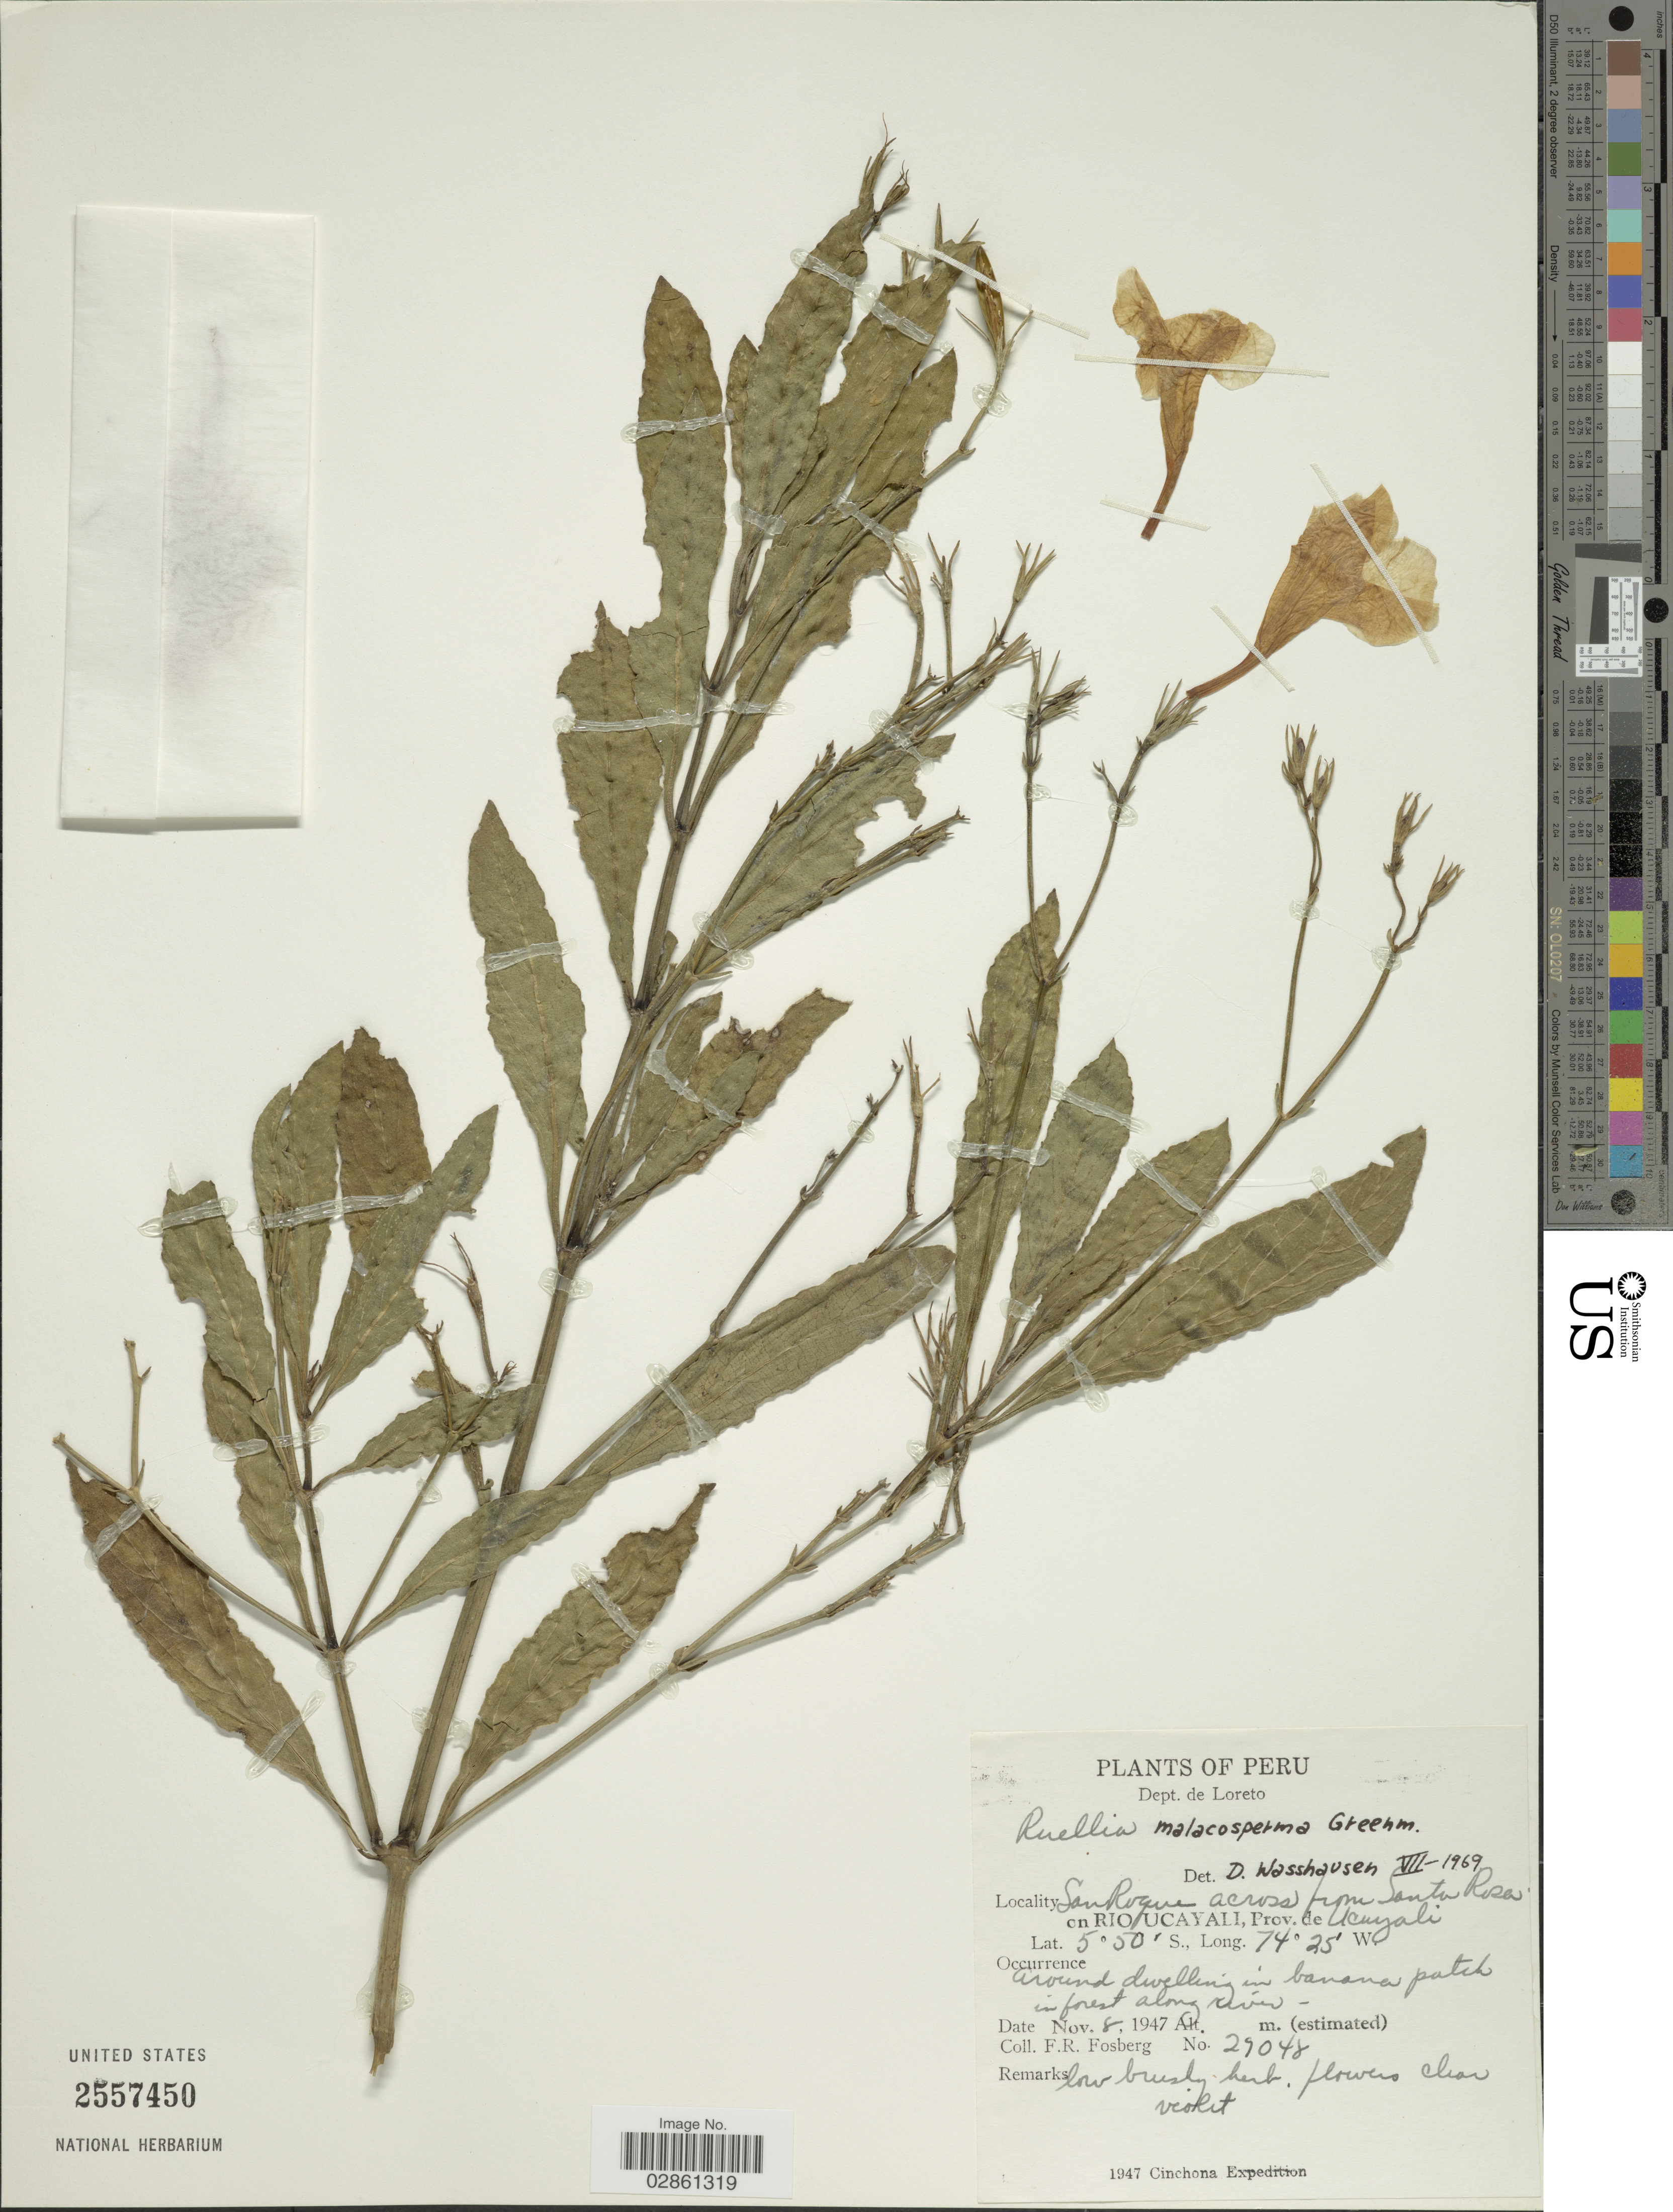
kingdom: Plantae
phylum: Tracheophyta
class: Magnoliopsida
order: Lamiales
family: Acanthaceae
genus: Ruellia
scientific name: Ruellia malacosperma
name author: Greenm.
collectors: F. R. Fosberg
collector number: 27048*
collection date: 1947-11-08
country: Peru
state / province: Loreto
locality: San Rogue across from Santa Rosa on Rio Ucayali, Prov. de Ucuyali.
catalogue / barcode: US 2557450